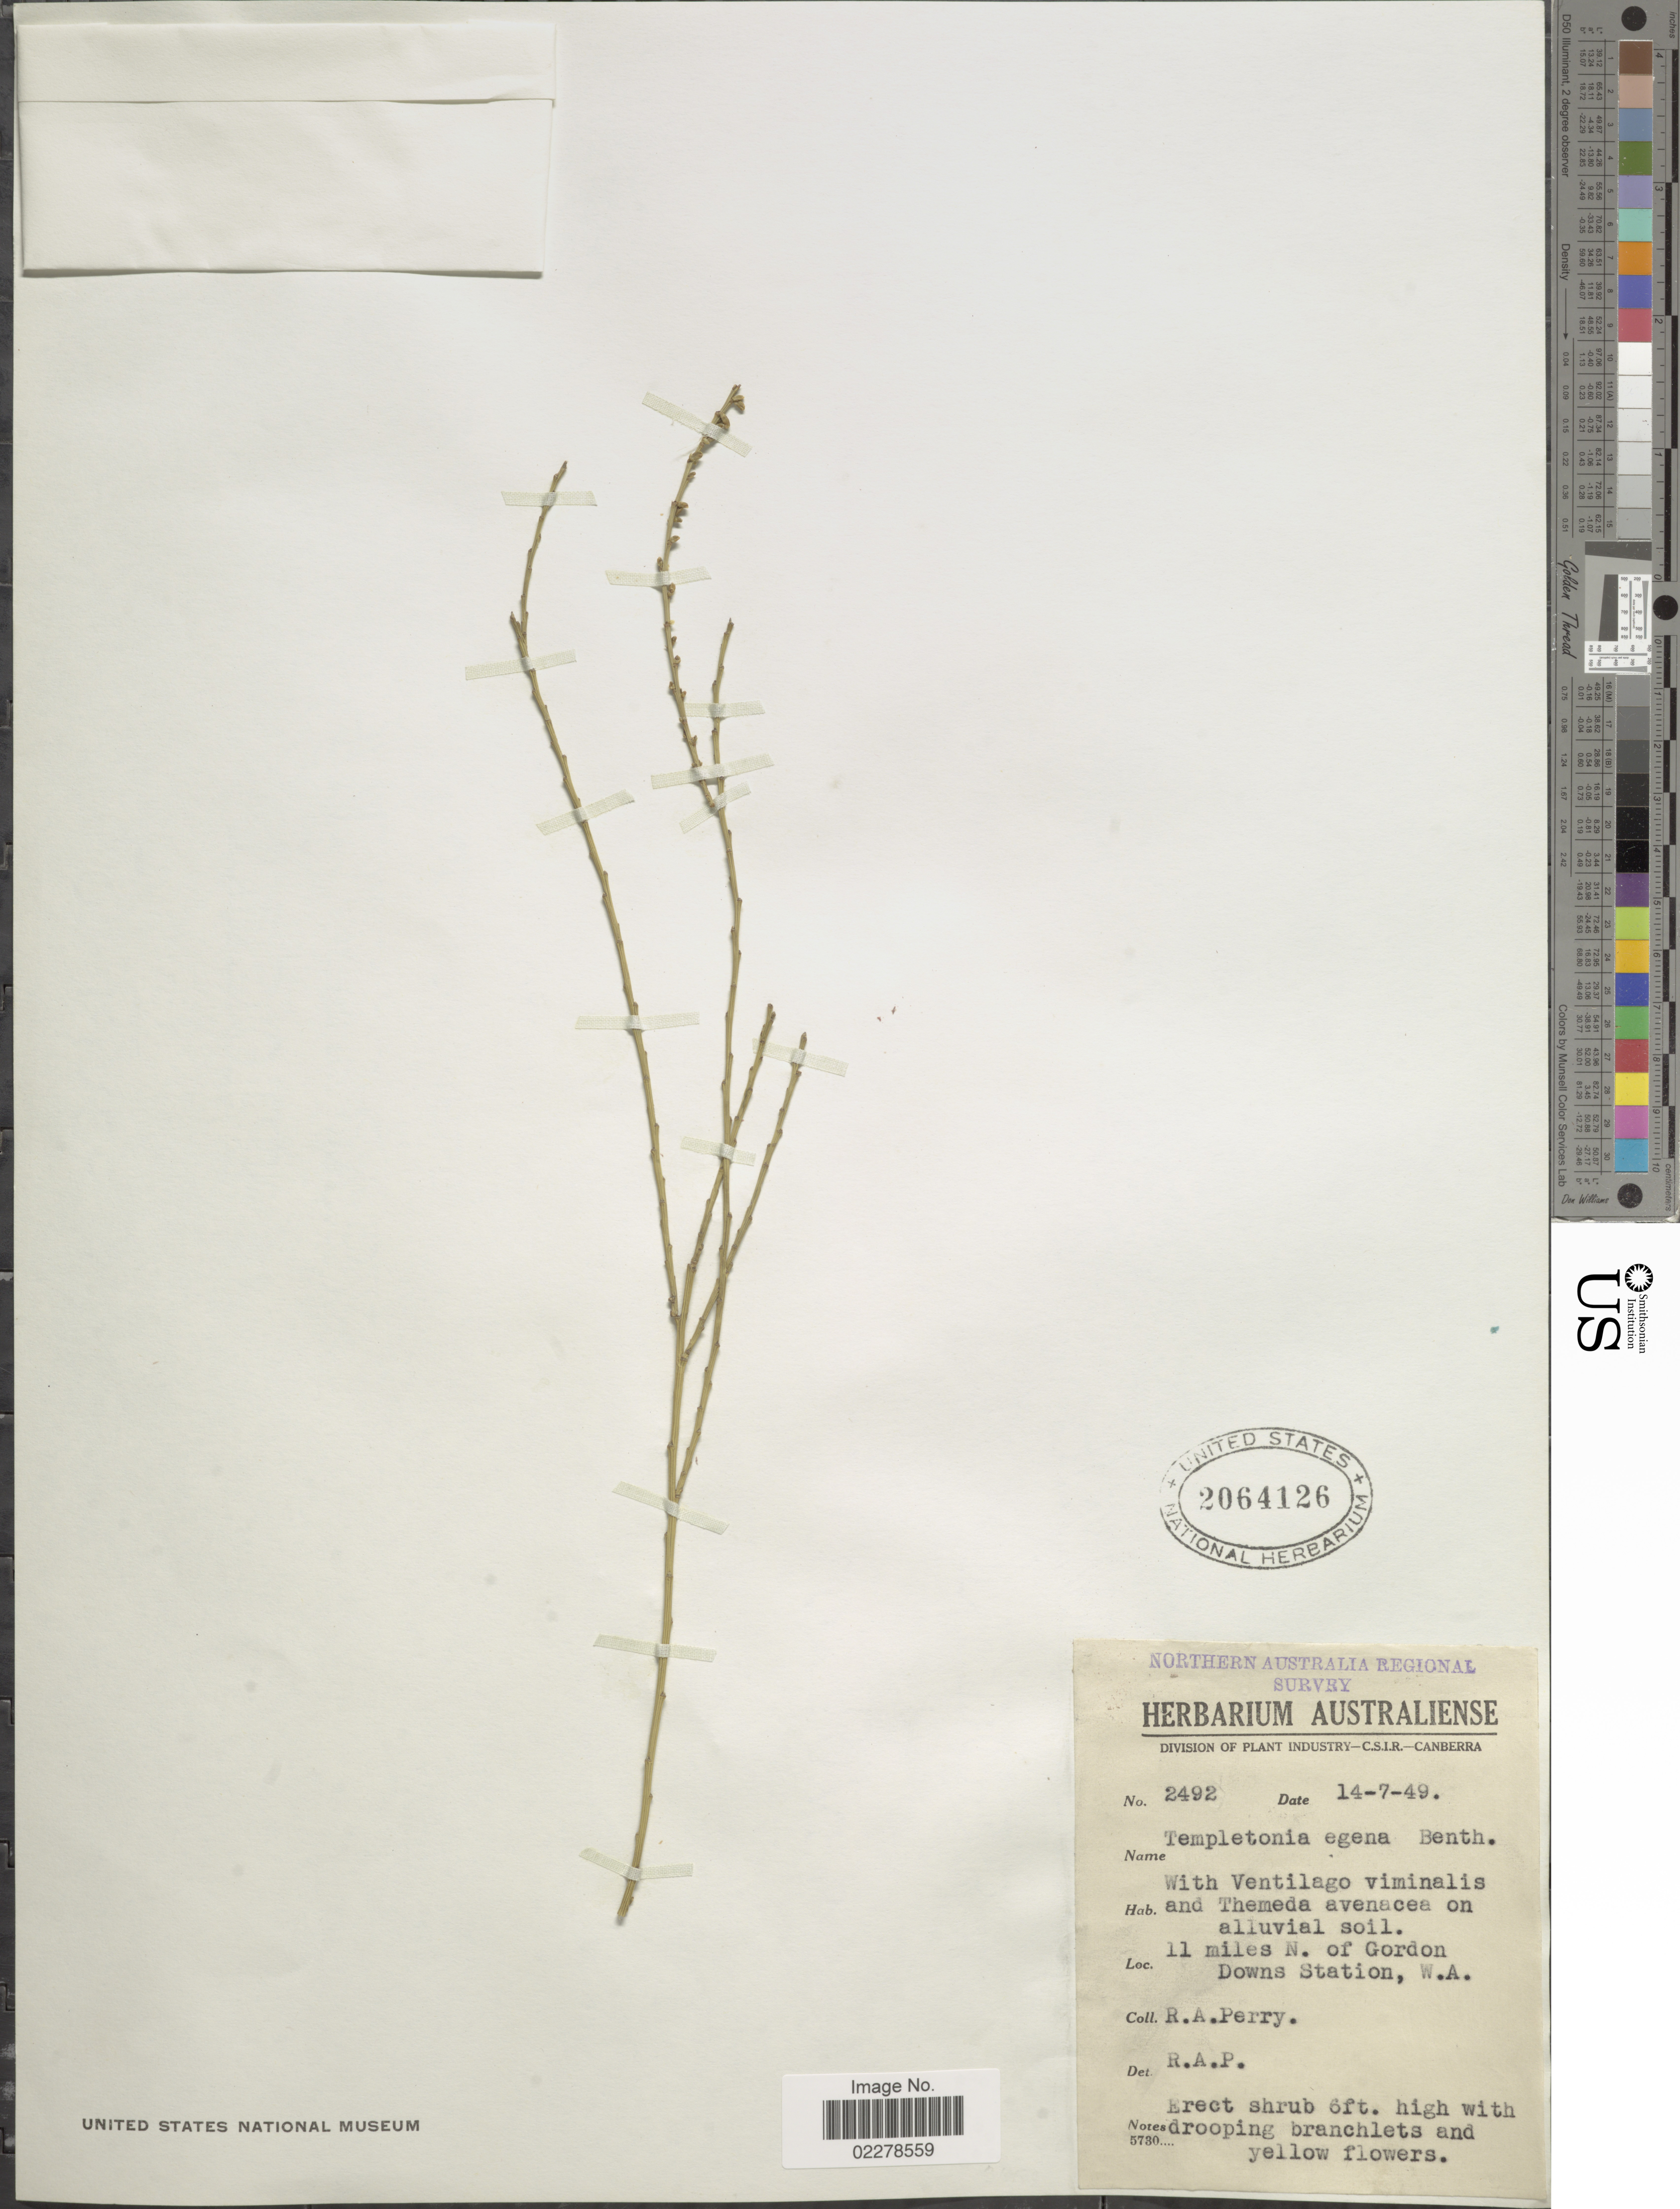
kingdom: Plantae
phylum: Tracheophyta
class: Magnoliopsida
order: Fabales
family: Fabaceae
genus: Templetonia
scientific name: Templetonia egena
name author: Benth.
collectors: Perry, R. A.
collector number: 2492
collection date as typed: Transcribed d/m/y: 14/7/49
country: Australia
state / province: Western Australia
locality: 11 miles N. of Gordon Downs Station, W.A.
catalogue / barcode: US 2064126